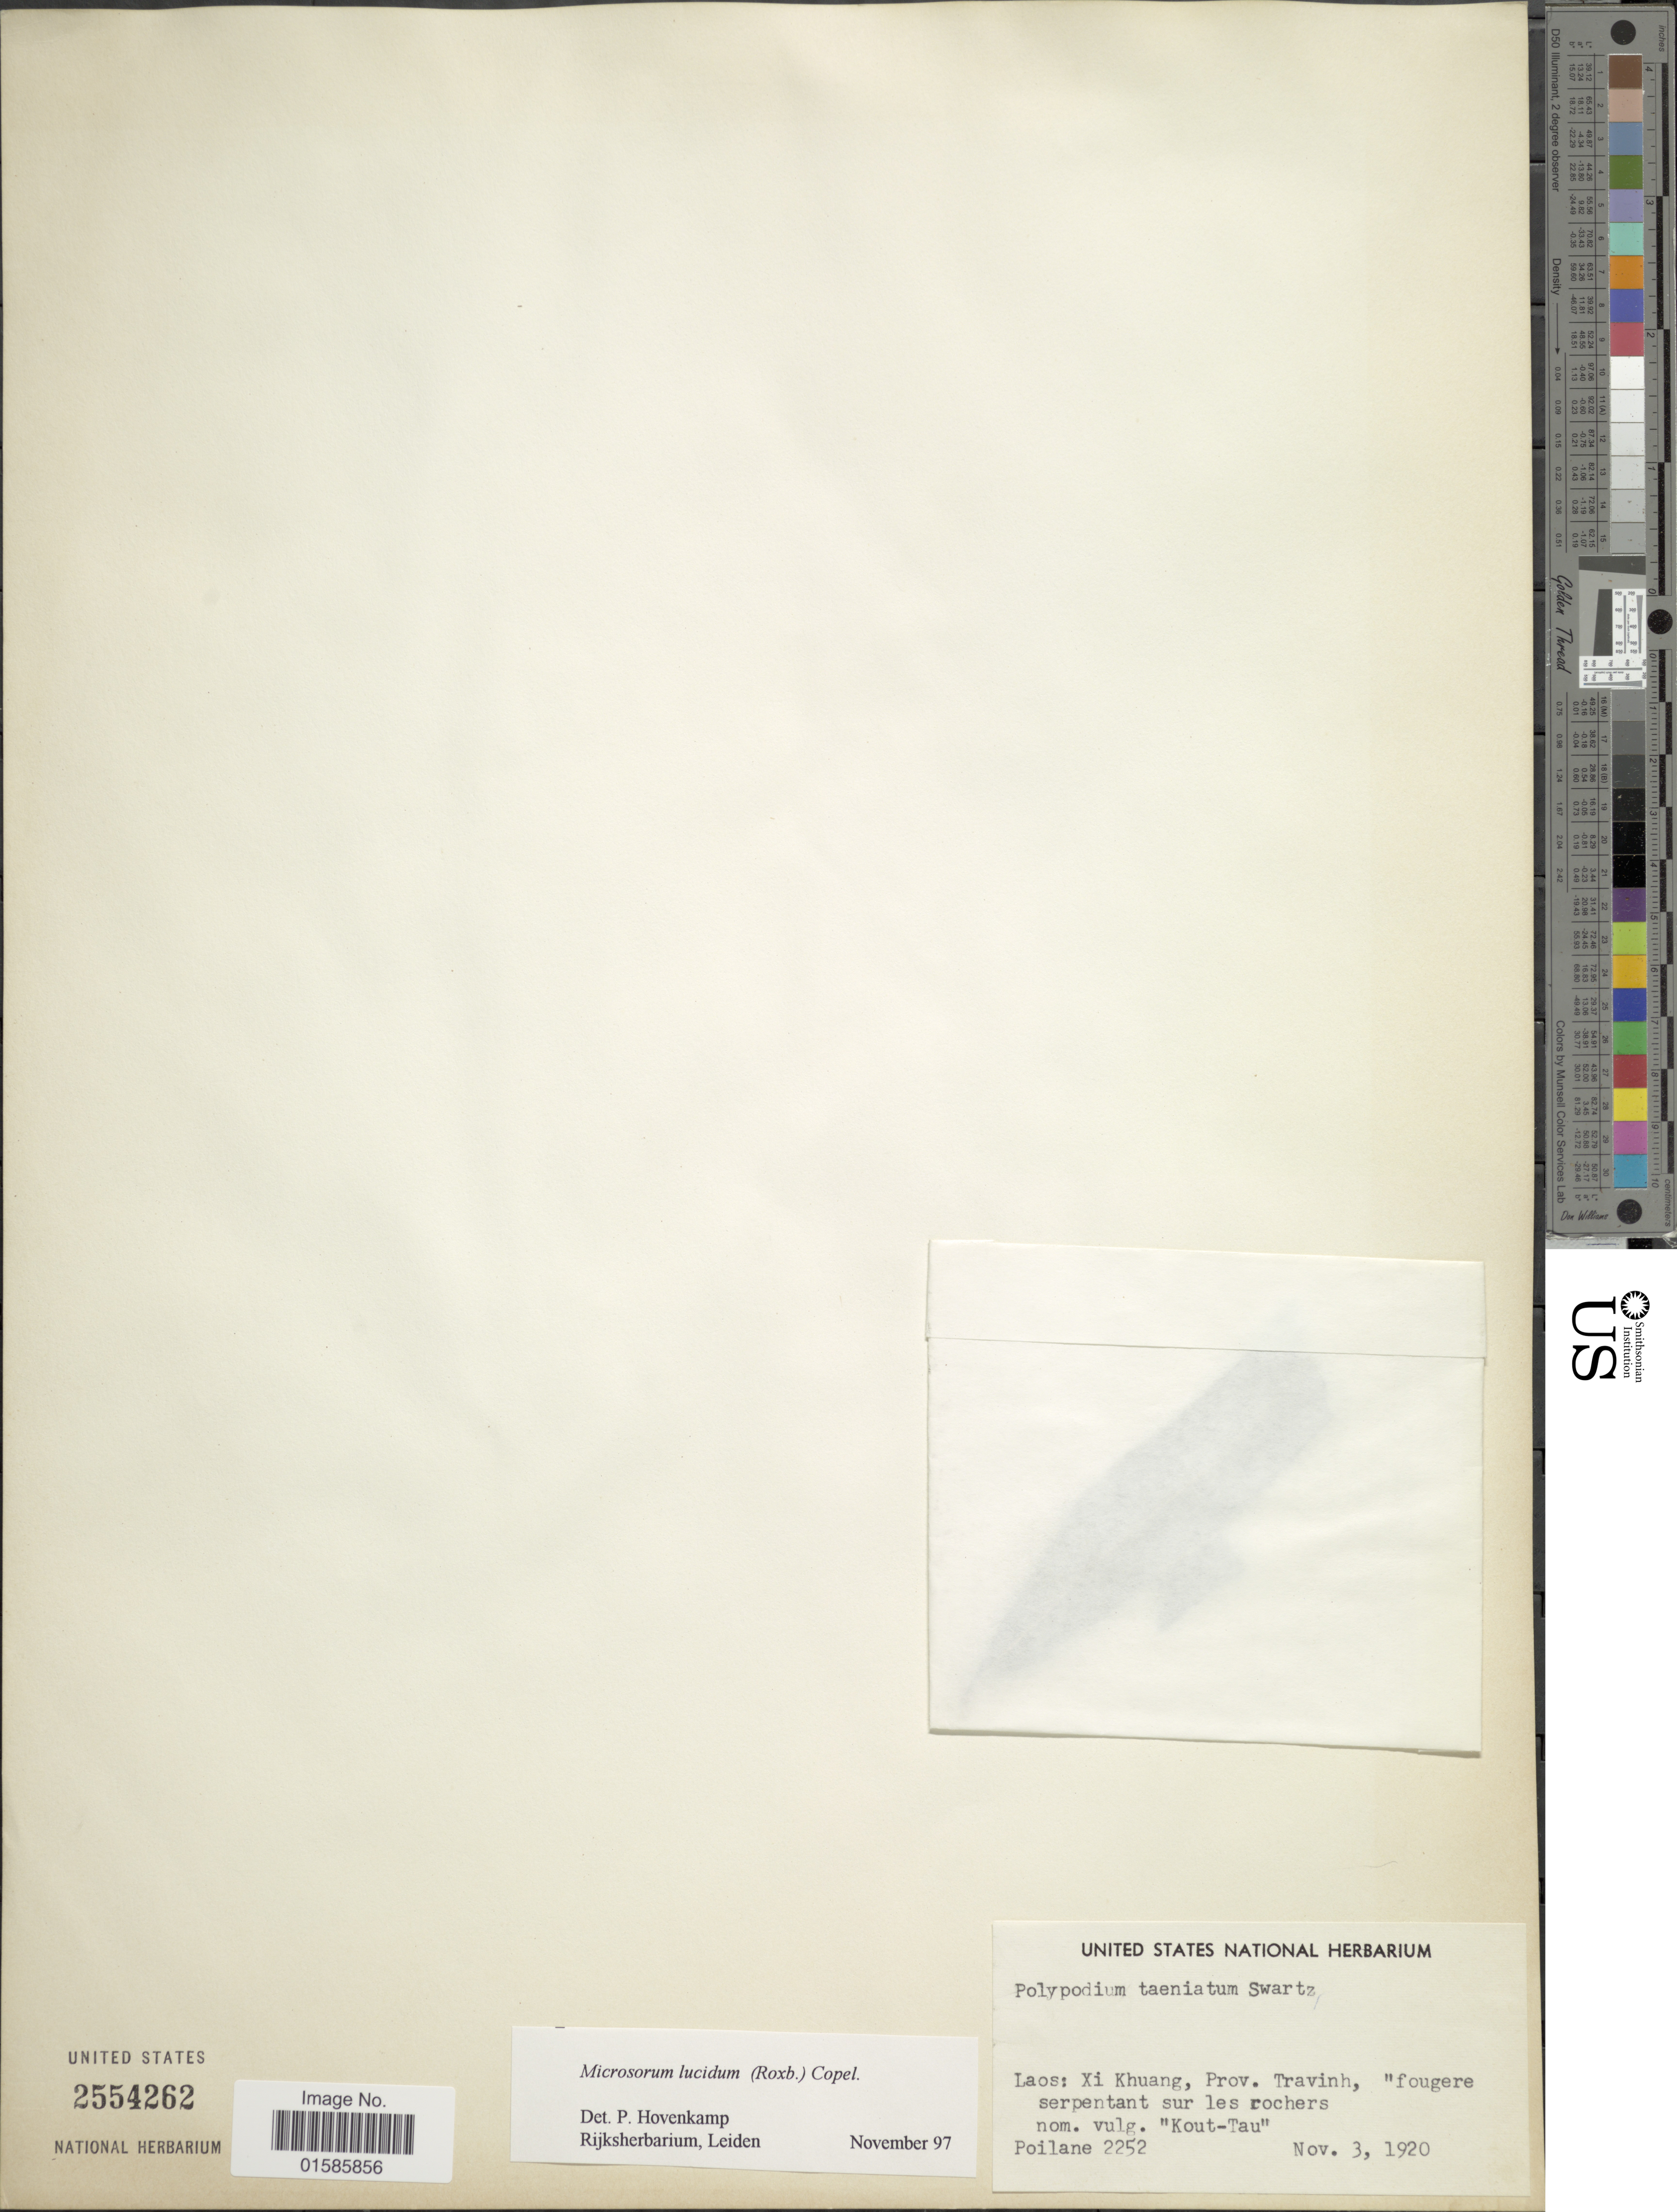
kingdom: Plantae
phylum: Tracheophyta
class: Polypodiopsida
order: Polypodiales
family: Polypodiaceae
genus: Microsorum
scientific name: Microsorum lucidum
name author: (Roxb. ex Griff.) Copel.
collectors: -. Poilane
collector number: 2252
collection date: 1920-11-03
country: Laos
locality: Xi Khuang, prov. Travinh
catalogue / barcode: US 2554262